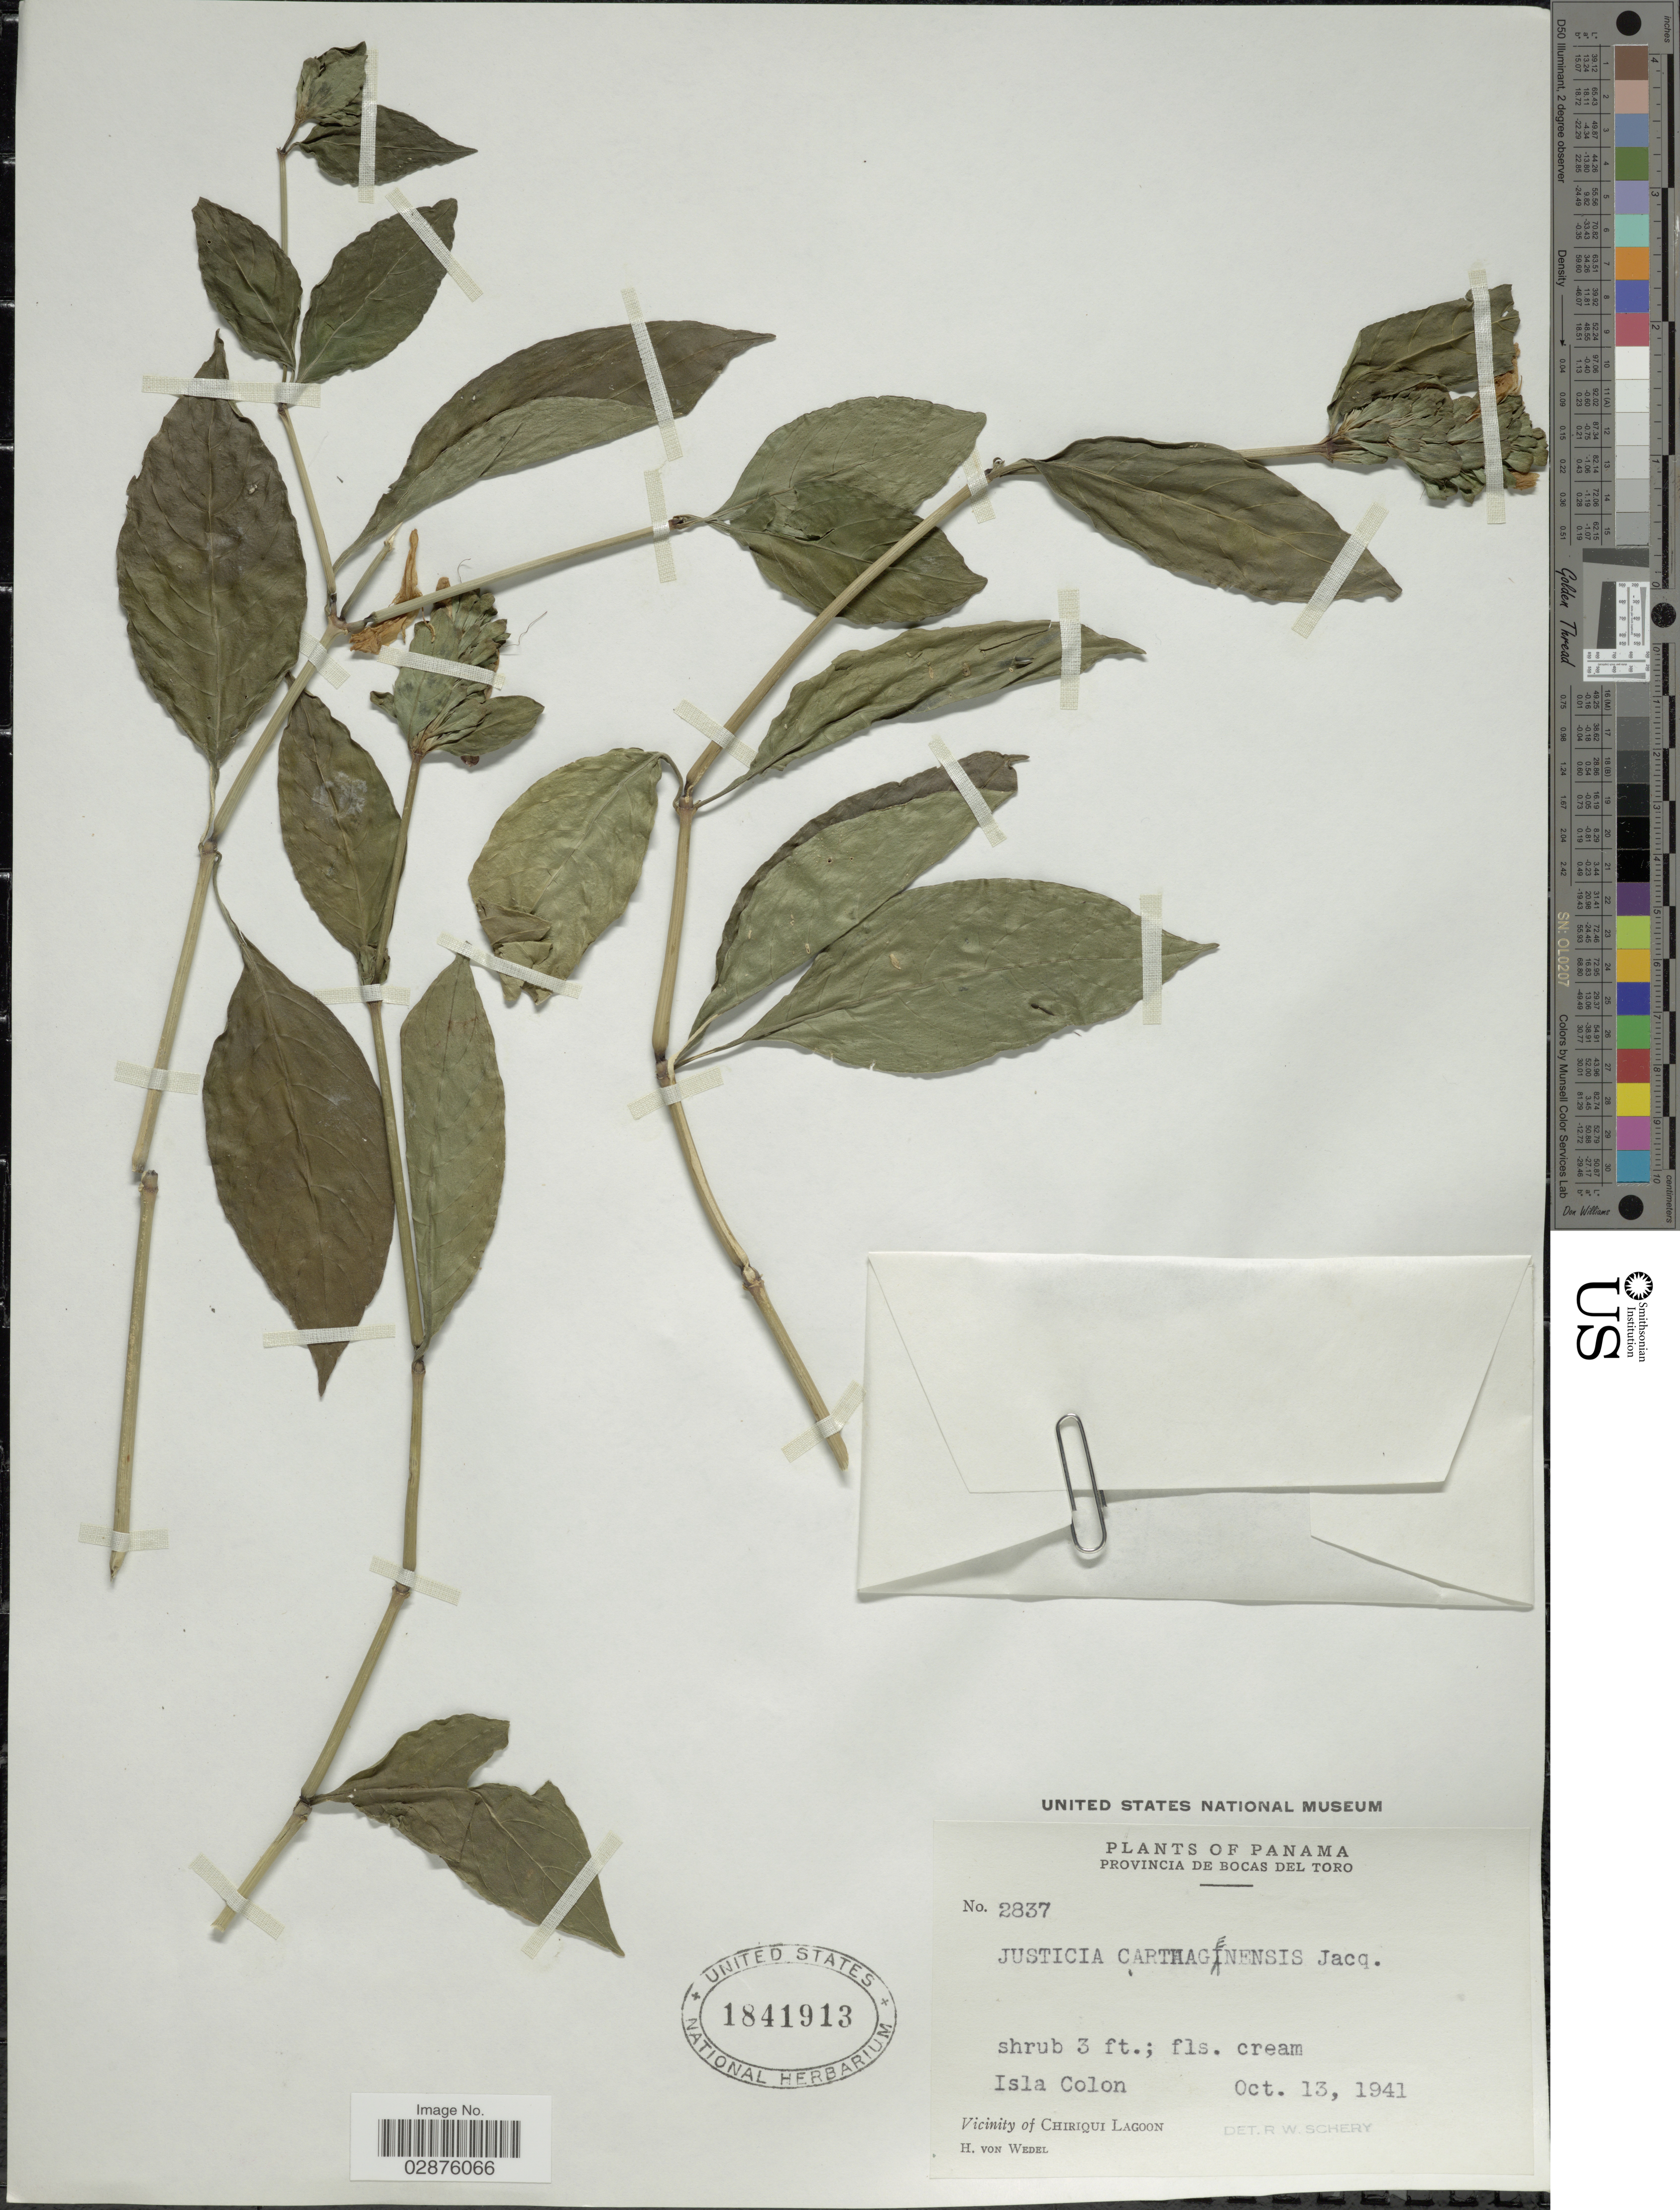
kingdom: Plantae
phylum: Tracheophyta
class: Magnoliopsida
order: Lamiales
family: Acanthaceae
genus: Justicia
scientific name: Justicia carthaginensis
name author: Jacq.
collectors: H. von Wedel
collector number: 2837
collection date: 1941-10-13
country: Panama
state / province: Bocas del Toro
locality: Provincia de Bocas Del Toro, Isla Colon, Vicinity of Chiriqui Lagoon.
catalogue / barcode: US 1841913